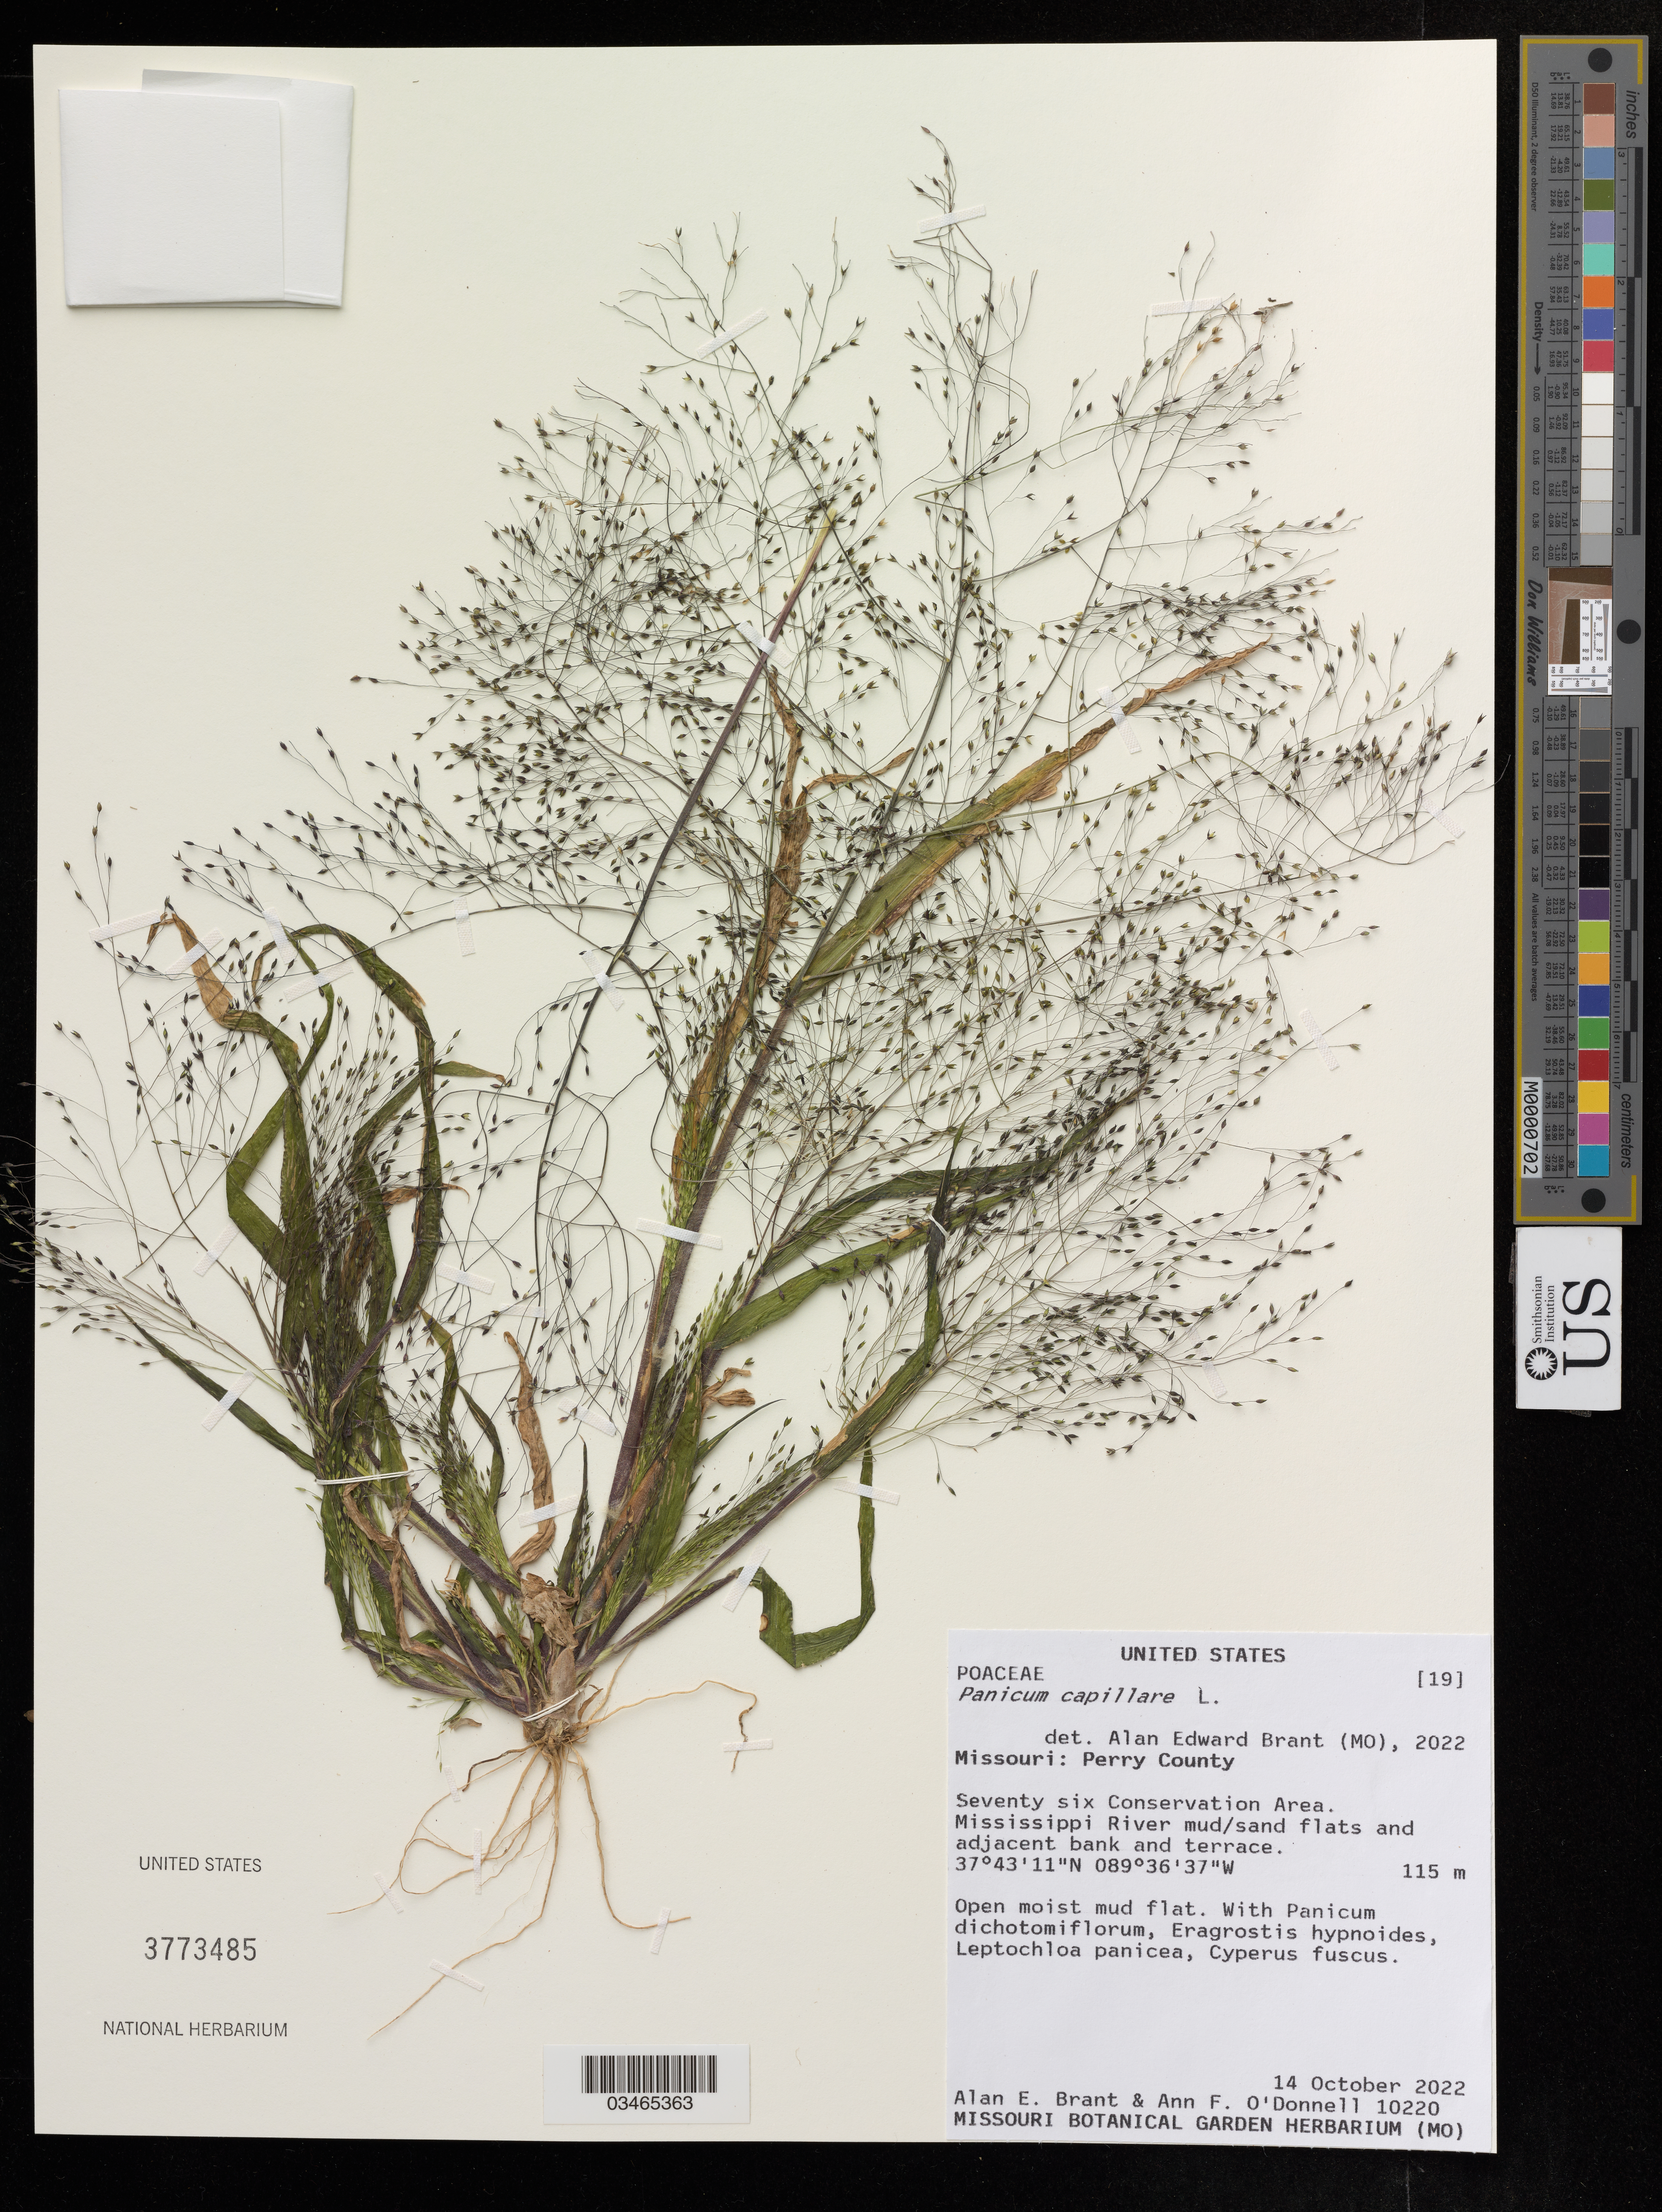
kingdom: Plantae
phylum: Tracheophyta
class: Liliopsida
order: Poales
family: Poaceae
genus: Panicum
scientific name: Panicum capillare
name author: L.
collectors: A. Brant & A. O'Donnell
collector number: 10220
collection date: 2022-10-14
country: United States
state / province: Missouri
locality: Perry County, Seventy six Conservation Area. Mississipi River mud/sand flats and adjacent bank and terrace.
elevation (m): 115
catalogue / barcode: US 3773485